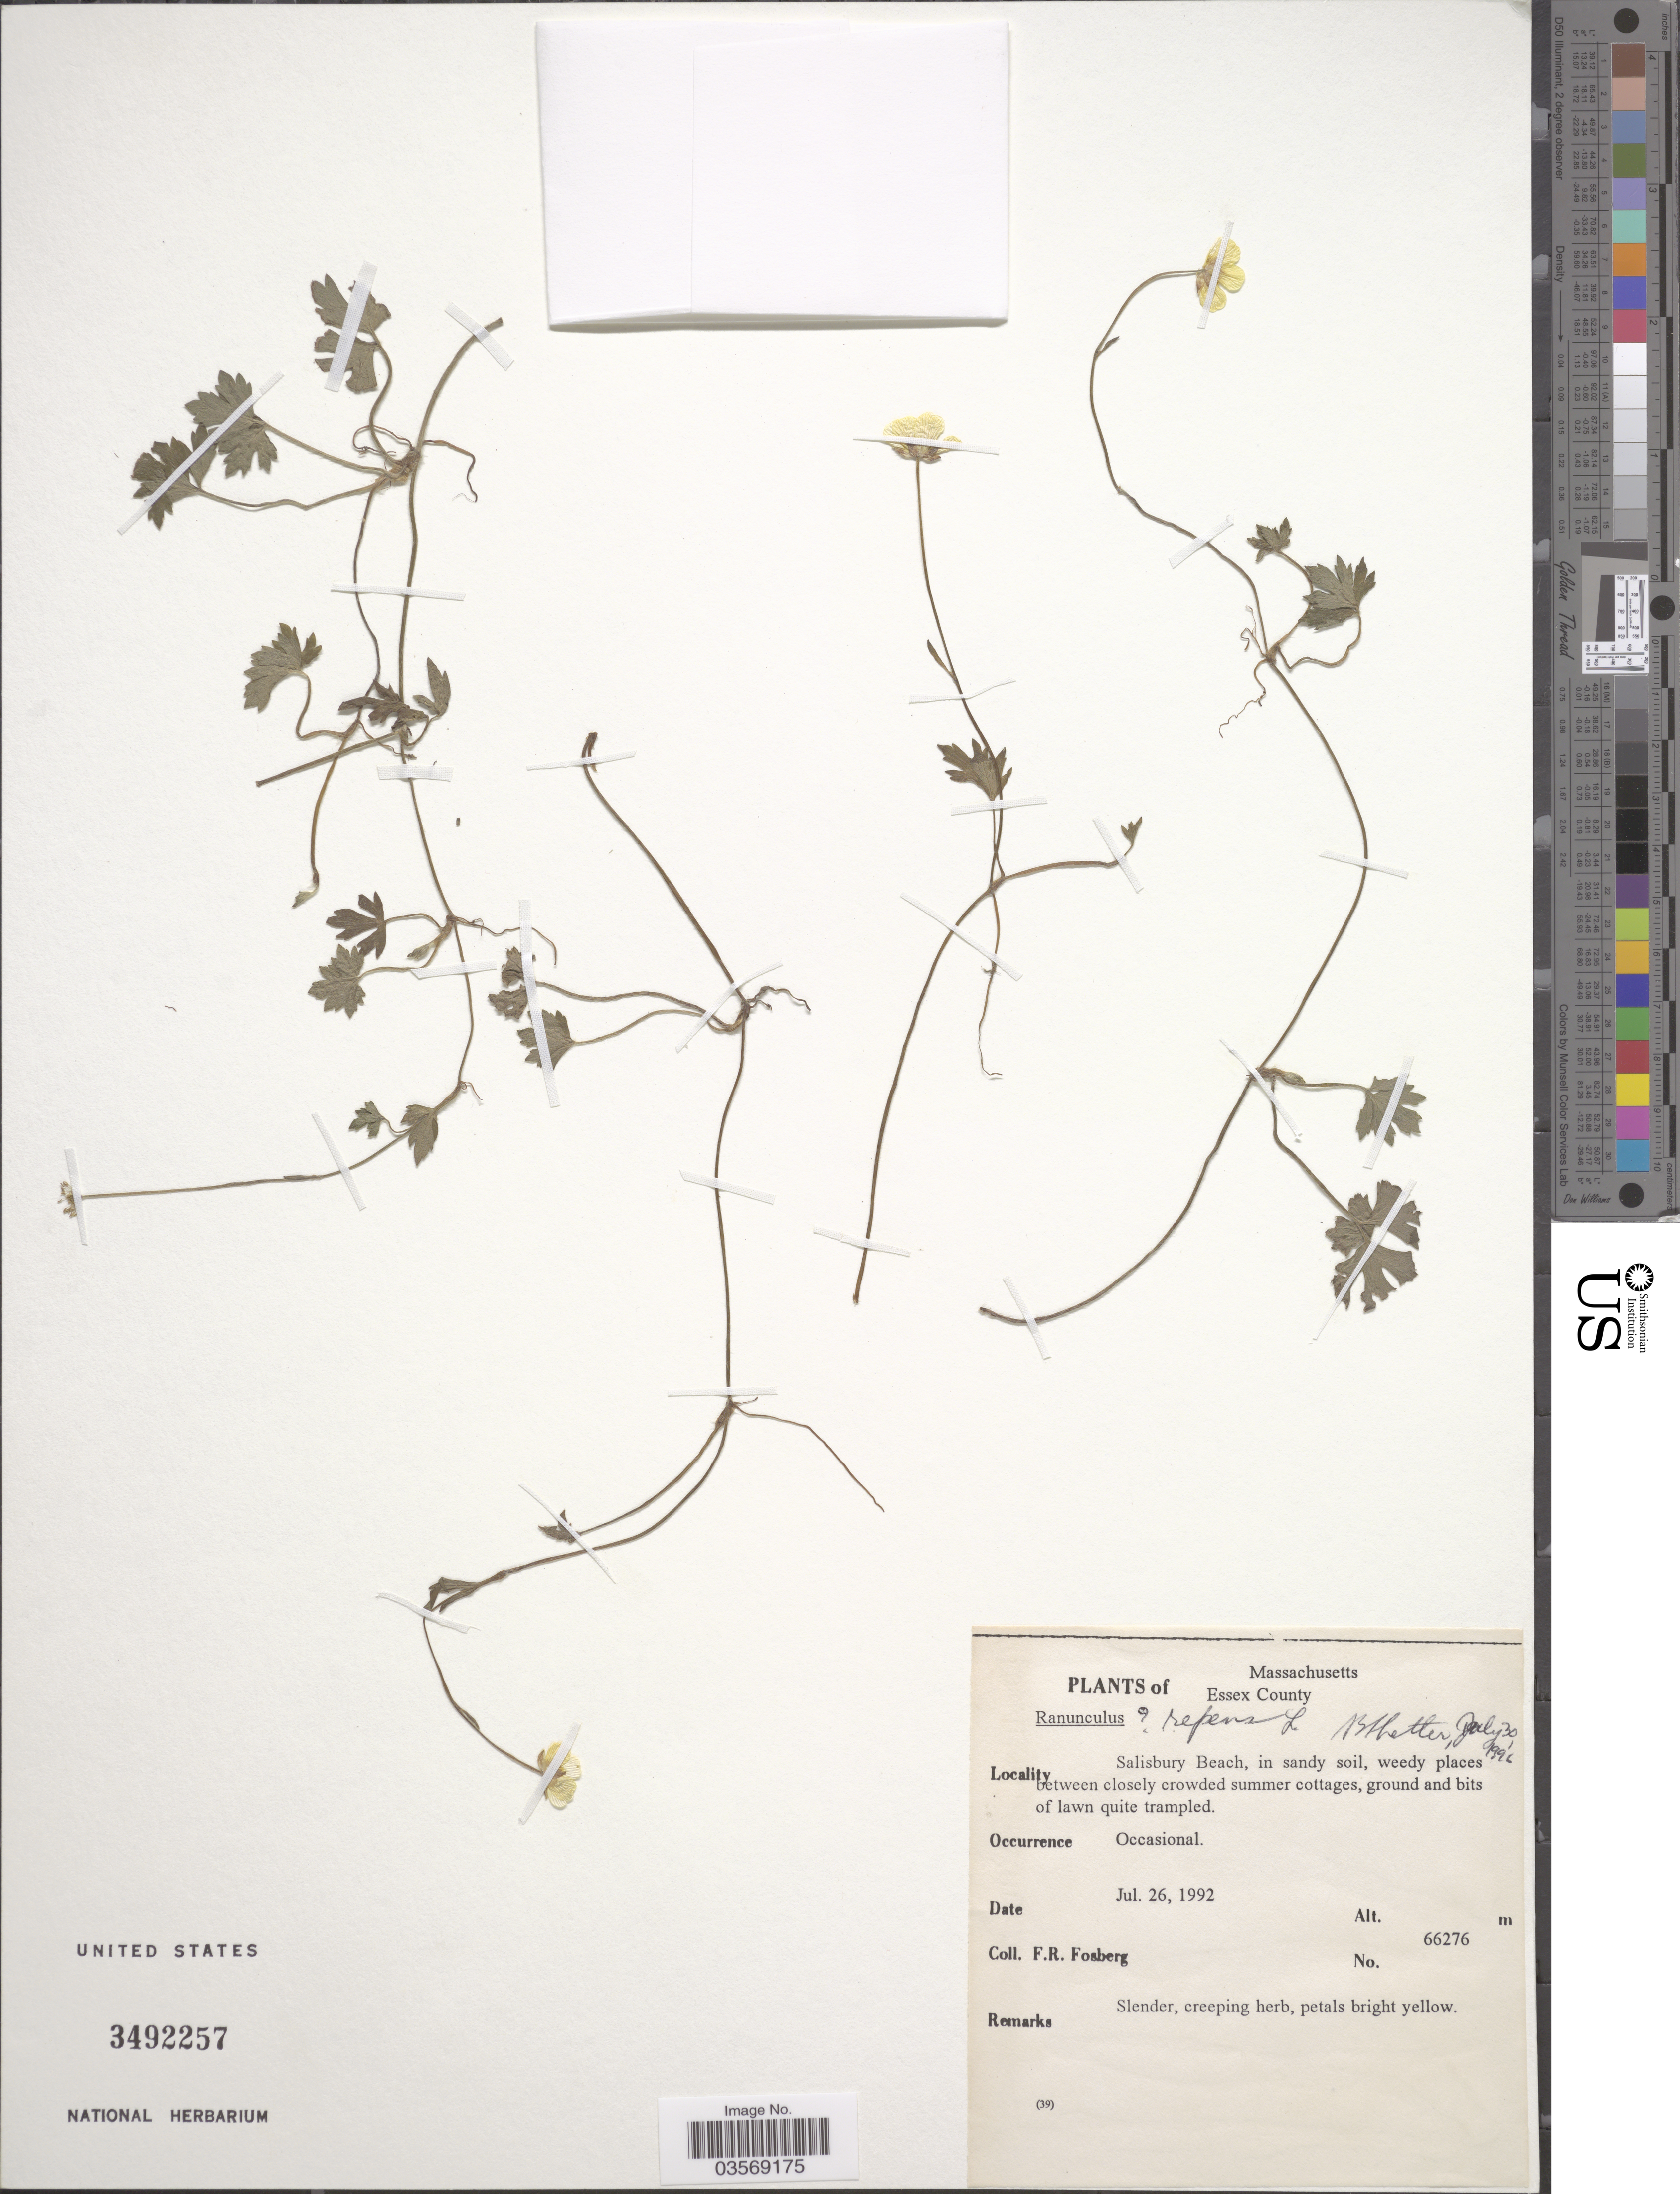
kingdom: Plantae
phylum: Tracheophyta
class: Magnoliopsida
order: Ranunculales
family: Ranunculaceae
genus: Ranunculus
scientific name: Ranunculus repens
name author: L.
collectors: F. R. Fosberg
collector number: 66276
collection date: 1992-07-26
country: United States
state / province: Massachusetts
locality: Essex County. Salisbury Beach.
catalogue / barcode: US 3492257